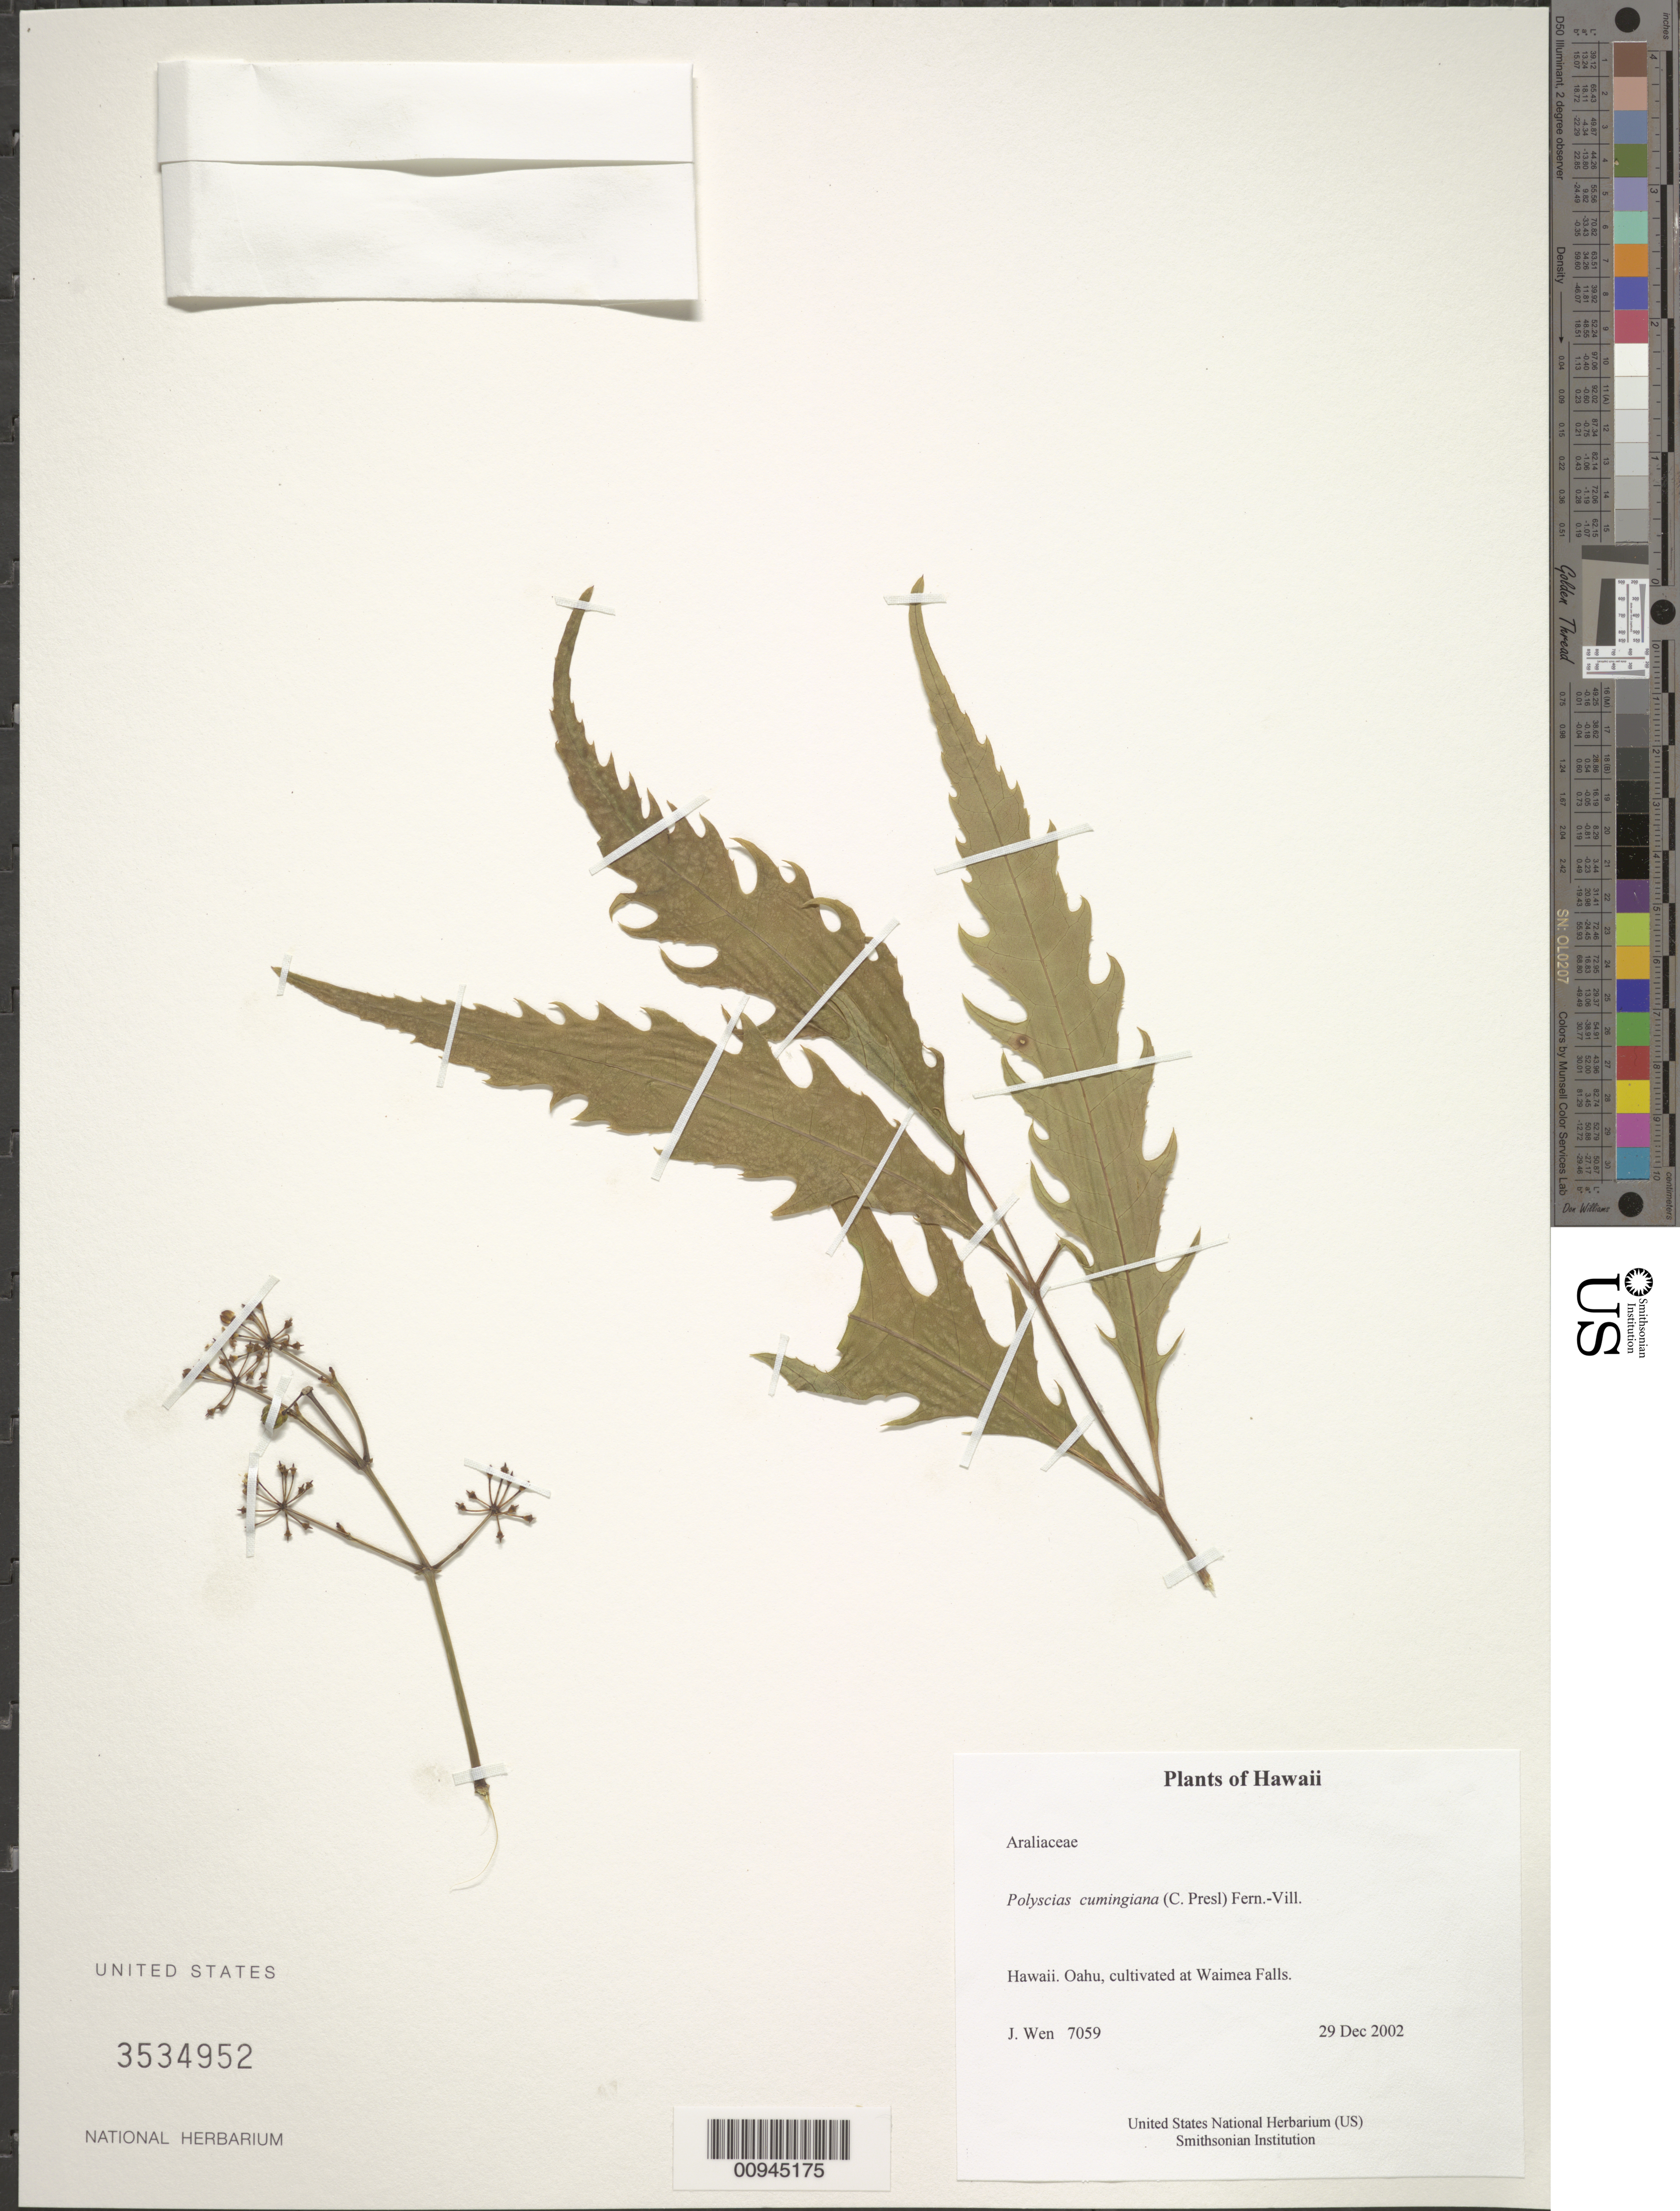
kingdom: Plantae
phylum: Tracheophyta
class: Magnoliopsida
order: Apiales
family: Araliaceae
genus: Polyscias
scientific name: Polyscias cumingiana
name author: (C. Presl) Fern.-Vill.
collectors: J. Wen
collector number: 7059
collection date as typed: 29 Dec 2002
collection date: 2002-12-29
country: United States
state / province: Hawaii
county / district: Honolulu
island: Oahu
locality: Oahu, cultivated at Waimea Falls.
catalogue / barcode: US 3534952